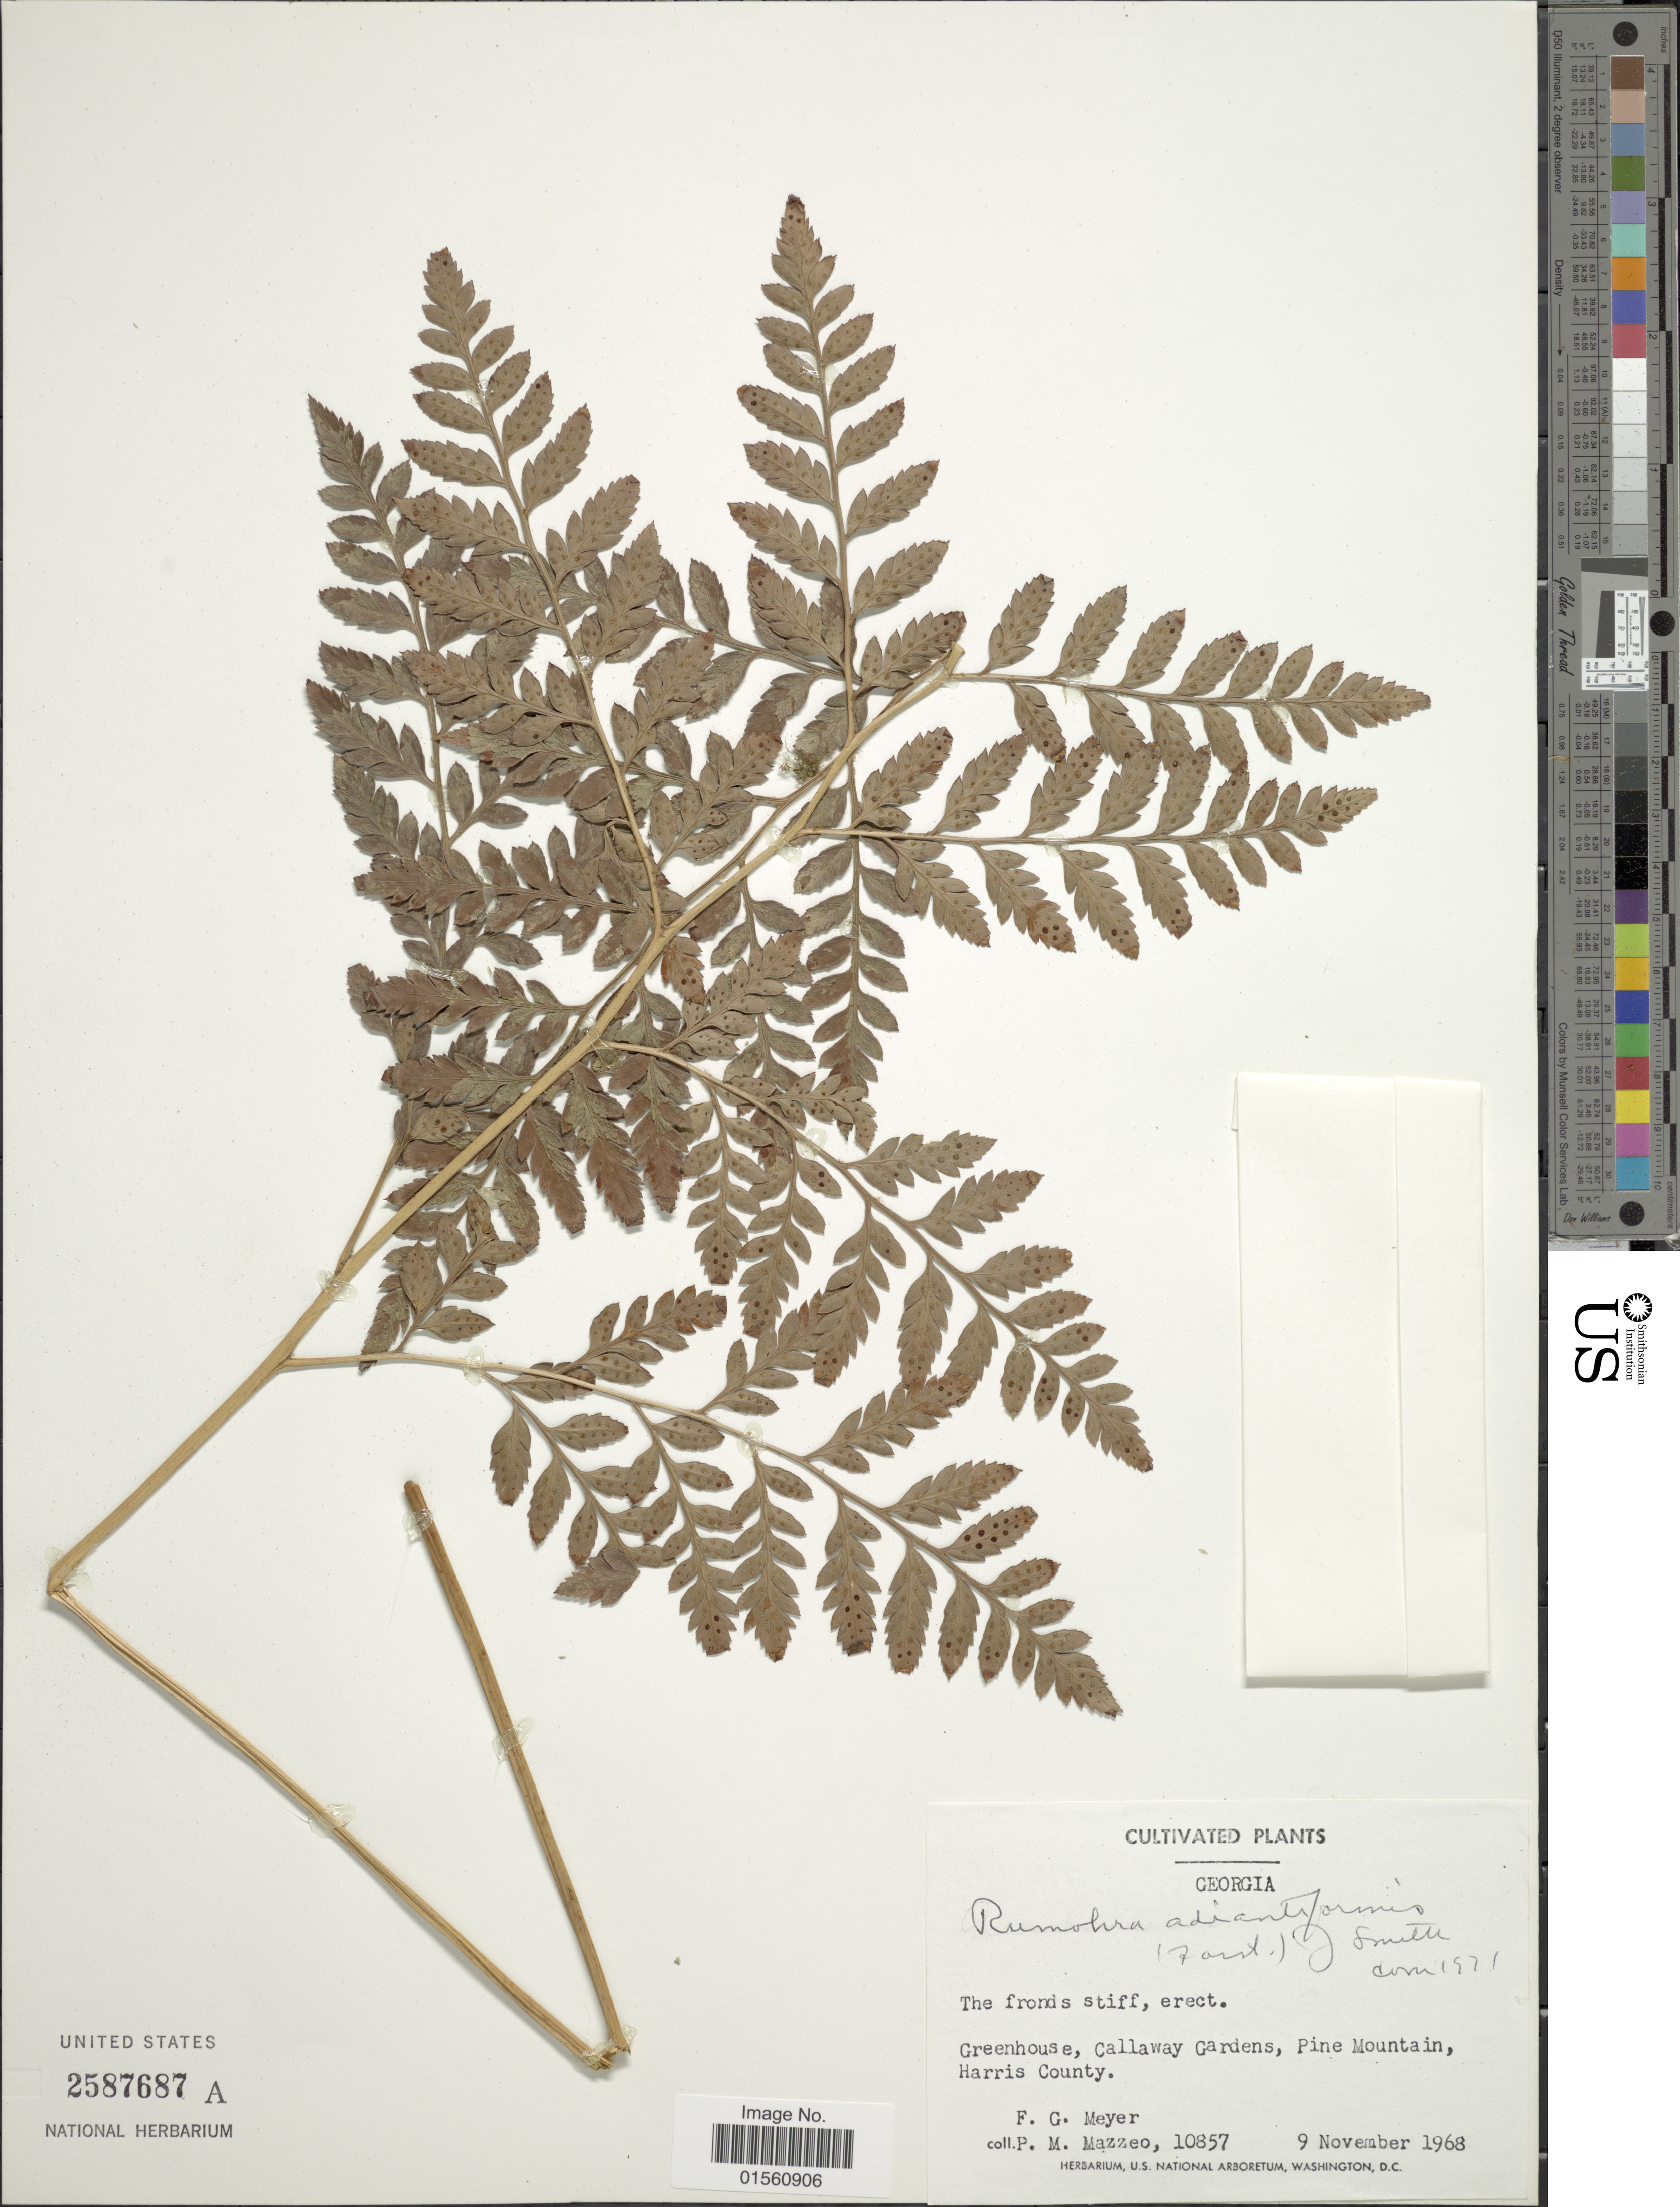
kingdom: Plantae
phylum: Tracheophyta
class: Polypodiopsida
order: Polypodiales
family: Dryopteridaceae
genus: Rumohra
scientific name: Rumohra adiantiformis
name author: (G. Forst.) Ching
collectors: F. G. Meyer & P. Mazzeo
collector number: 10857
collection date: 1968-11-09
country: United States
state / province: Georgia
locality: Greenhouse, Callaway Gardens, Pine Mountain, Harris County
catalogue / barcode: US 2587687A